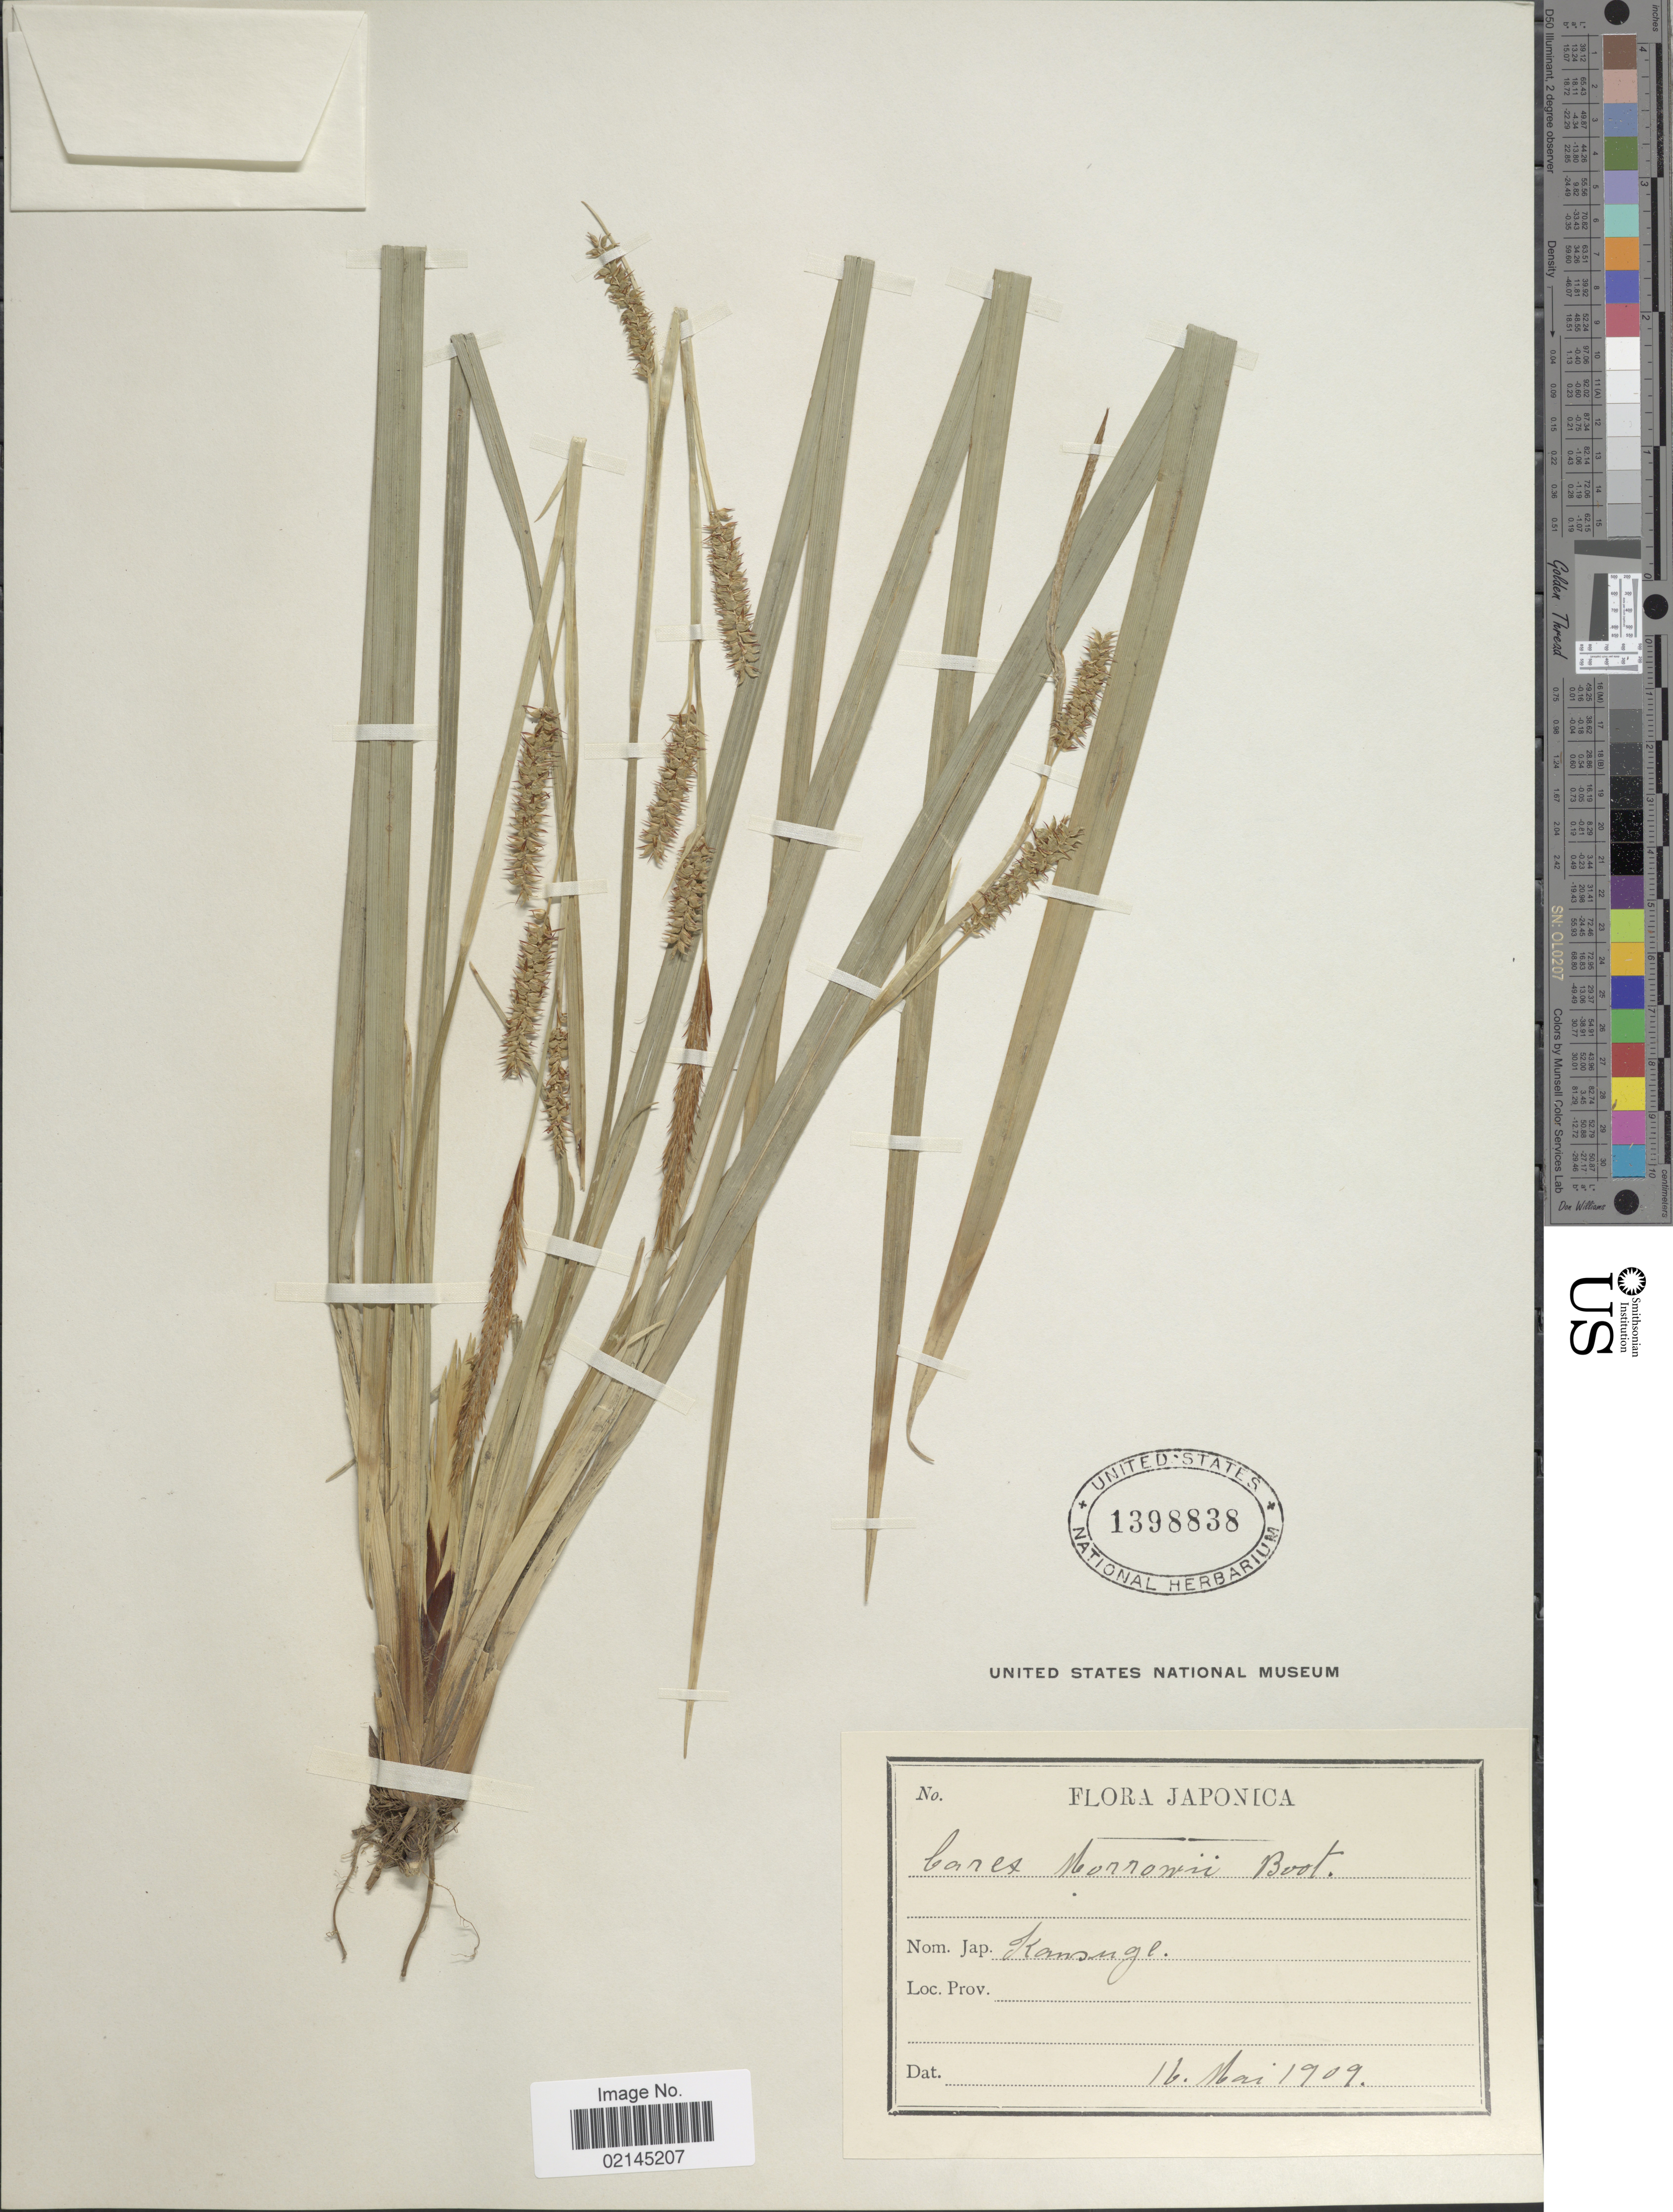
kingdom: Plantae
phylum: Tracheophyta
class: Liliopsida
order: Poales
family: Cyperaceae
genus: Carex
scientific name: Carex morrowii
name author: Boott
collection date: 1909-05-16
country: Japan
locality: Japonica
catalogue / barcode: US 1398838